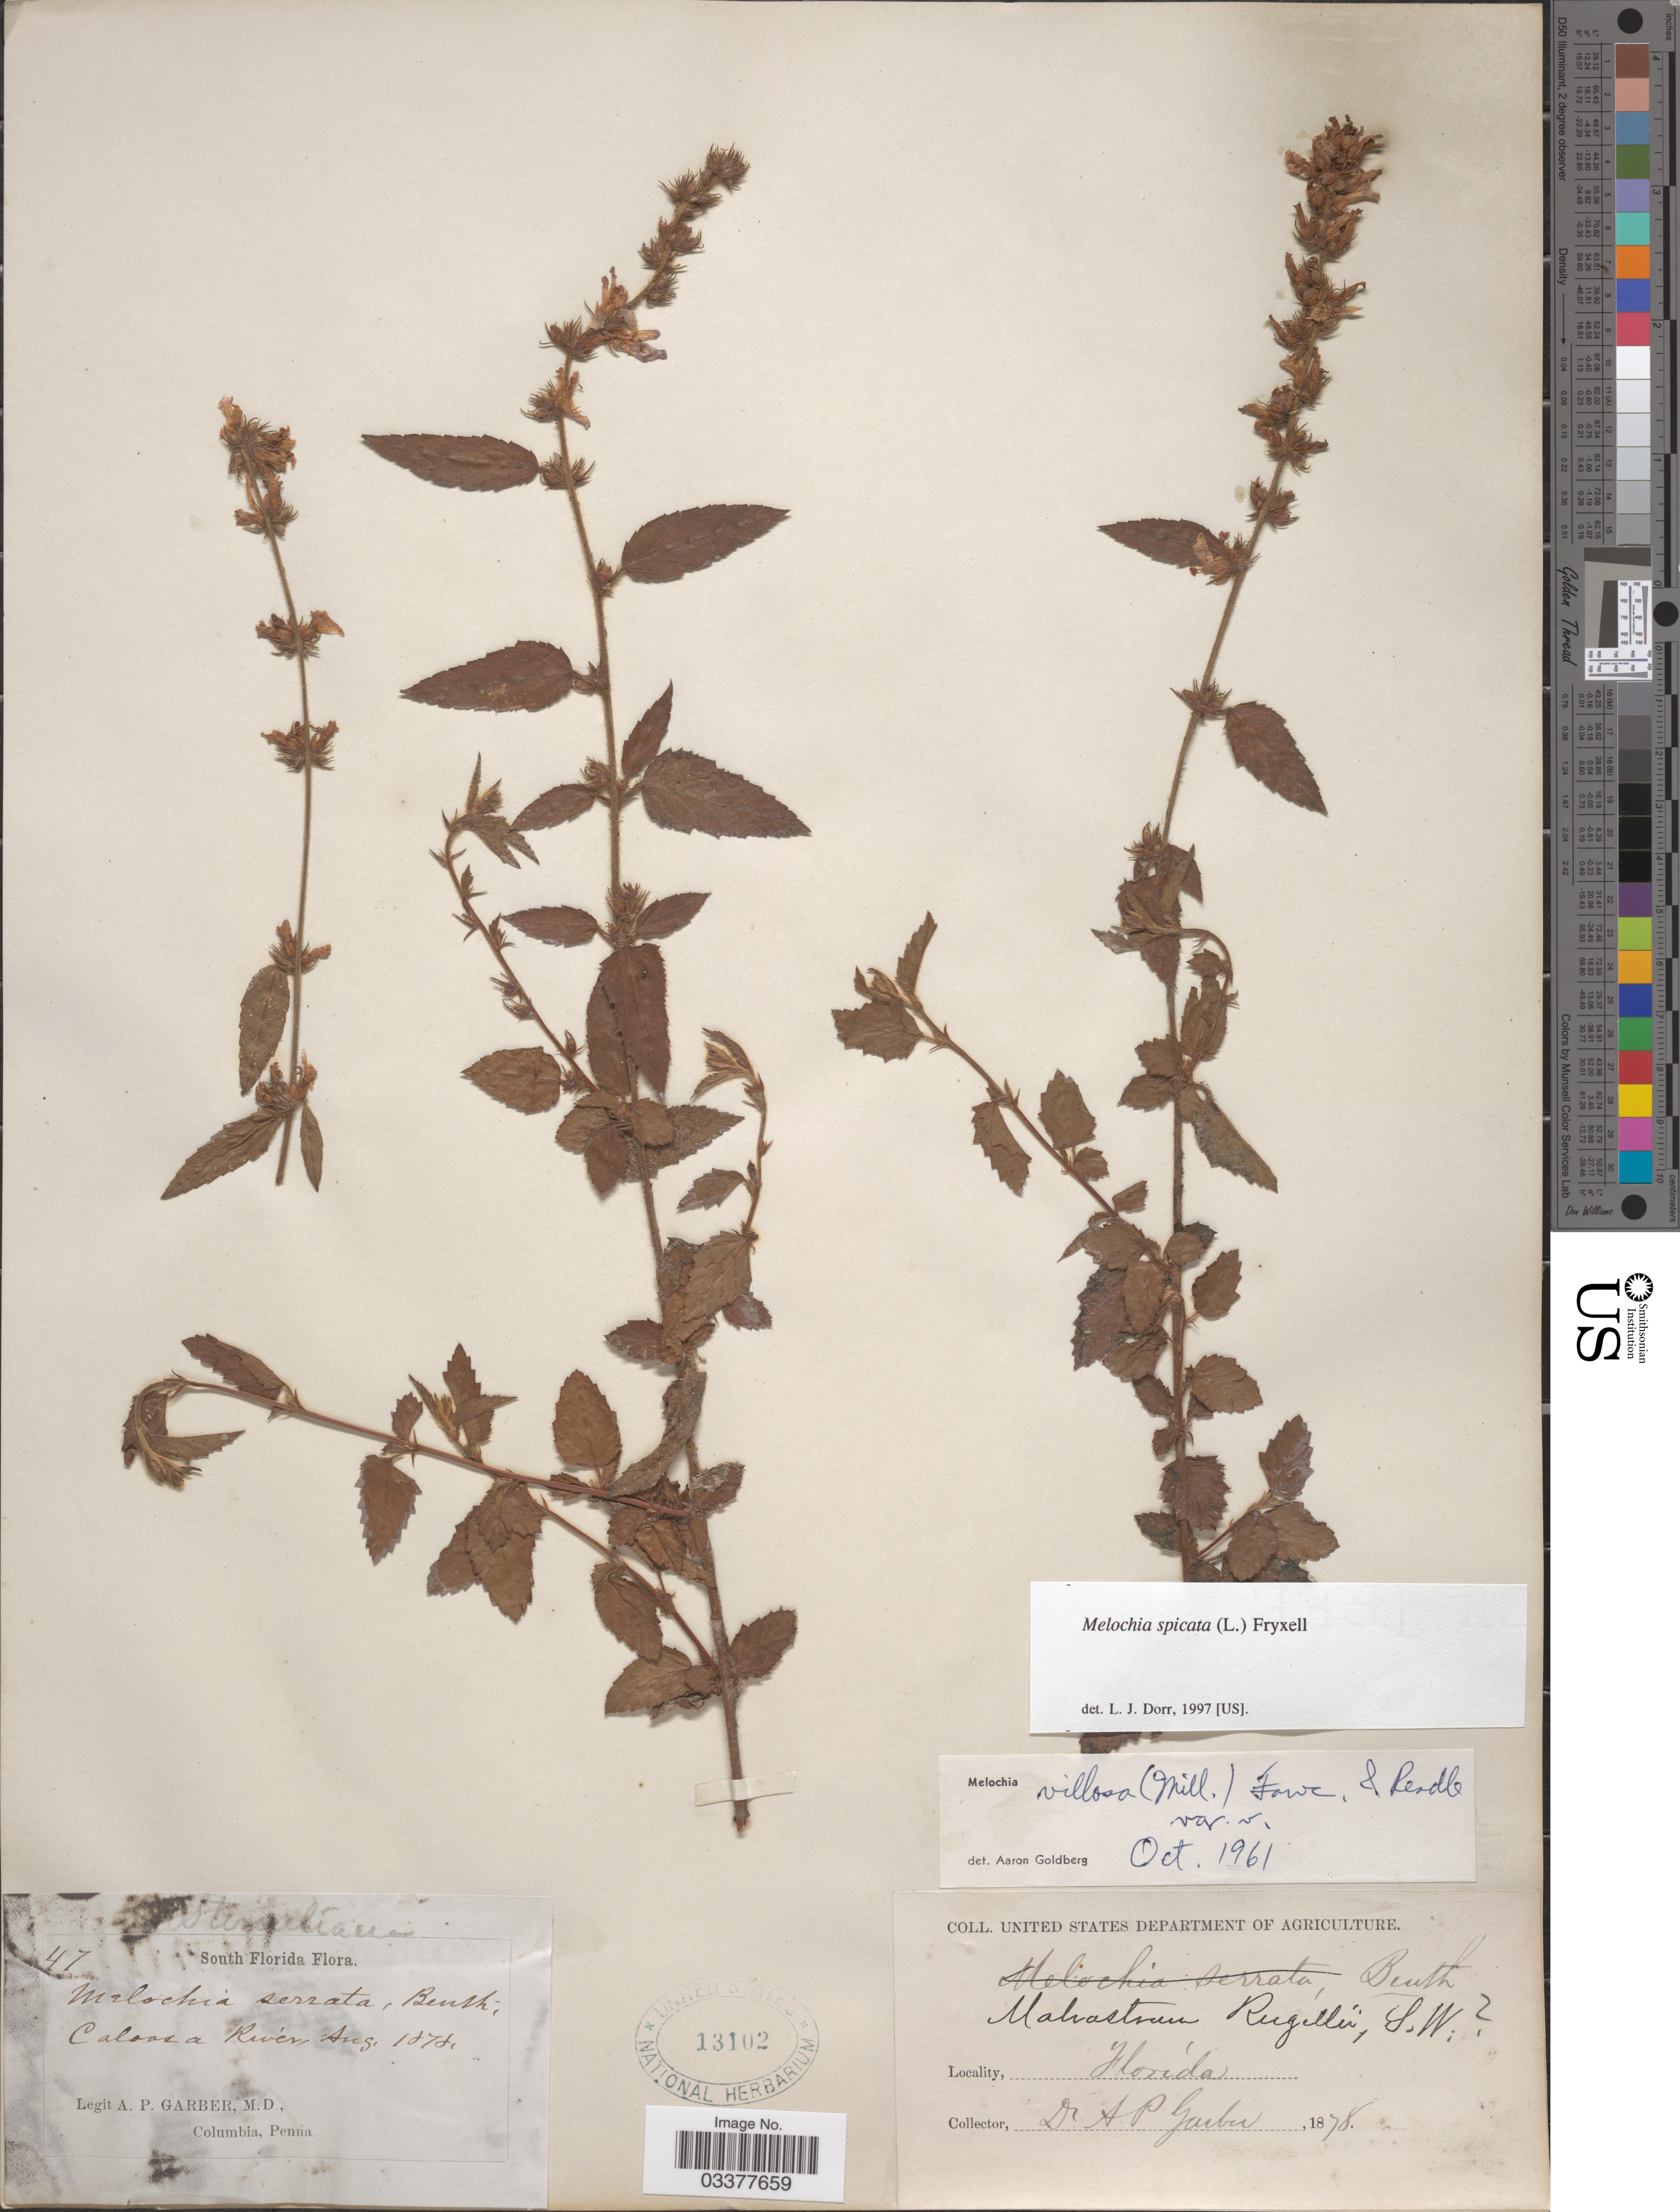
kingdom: Plantae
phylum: Tracheophyta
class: Magnoliopsida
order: Malvales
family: Malvaceae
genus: Melochia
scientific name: Melochia spicata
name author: (L.) Fryxell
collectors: A. P. Garber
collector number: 47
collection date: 1878-08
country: United States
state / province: Florida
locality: South Florida. Caloosa River.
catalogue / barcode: US 13102